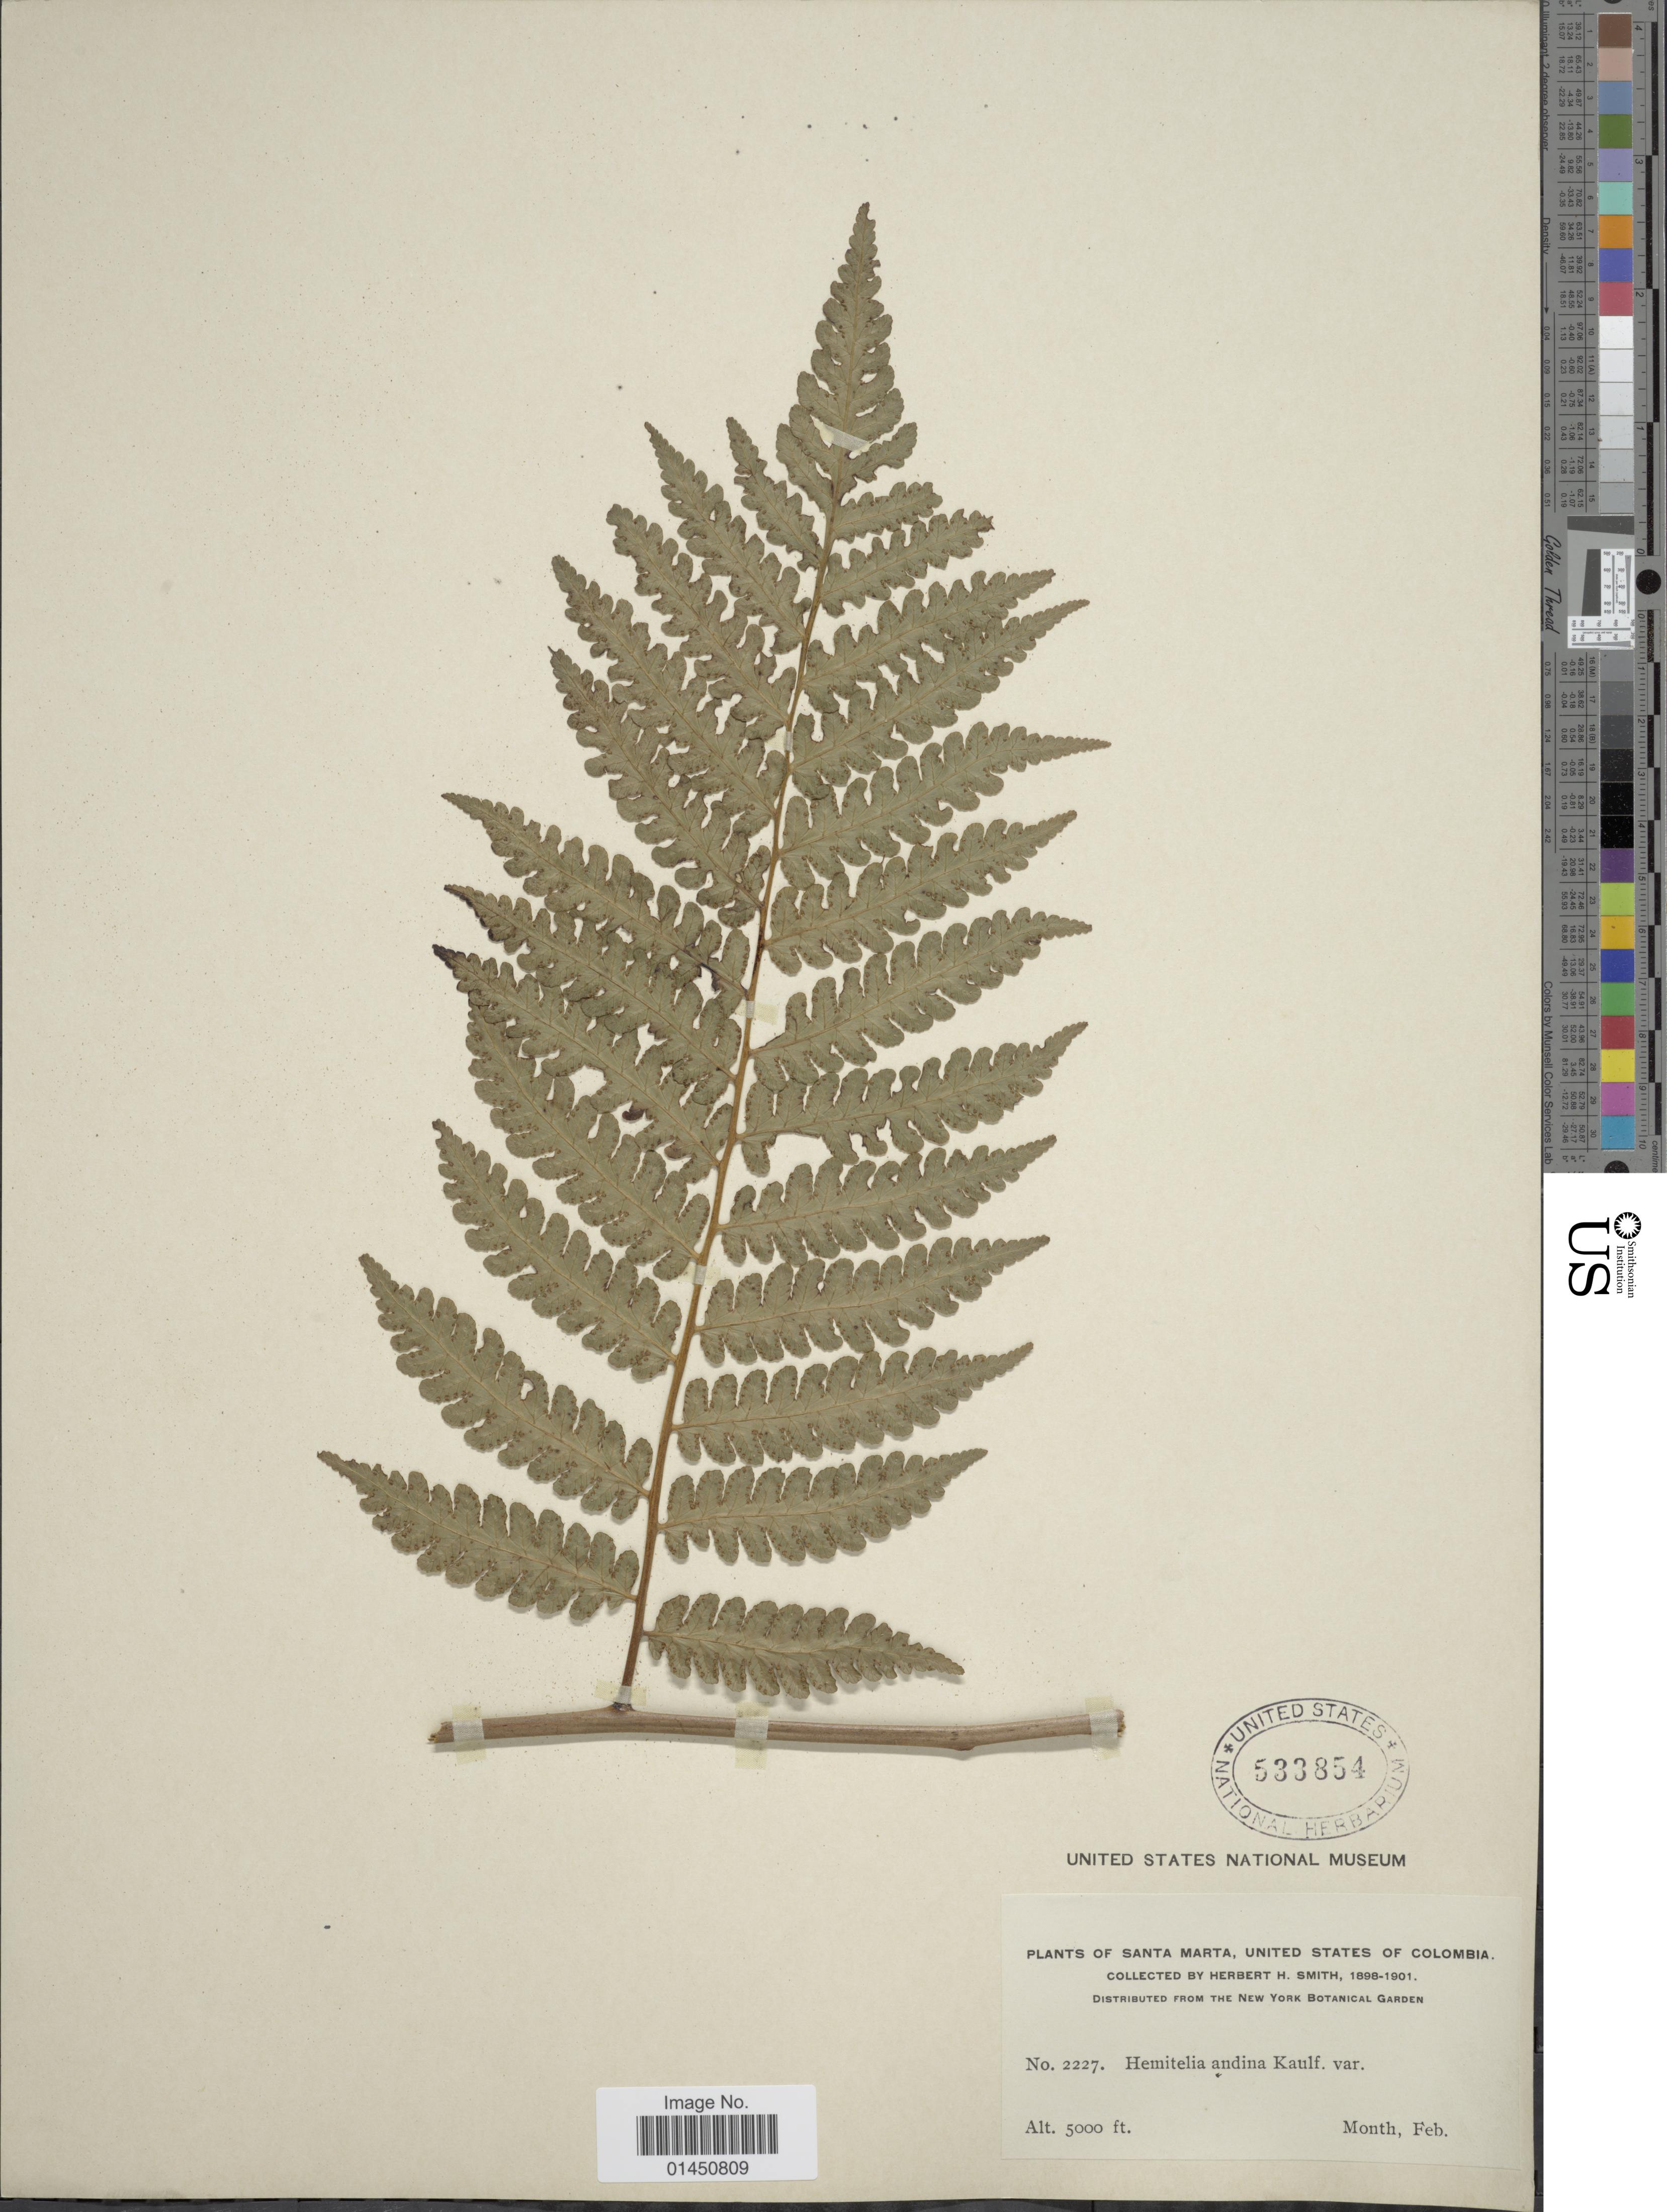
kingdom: Plantae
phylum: Tracheophyta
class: Polypodiopsida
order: Cyatheales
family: Cyatheaceae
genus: Cyathea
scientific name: Cyathea andina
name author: Domin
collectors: Herbert H. Smith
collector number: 2227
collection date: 1898-02/1901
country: Colombia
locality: Santa Marta.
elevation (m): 1524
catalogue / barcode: US 533854